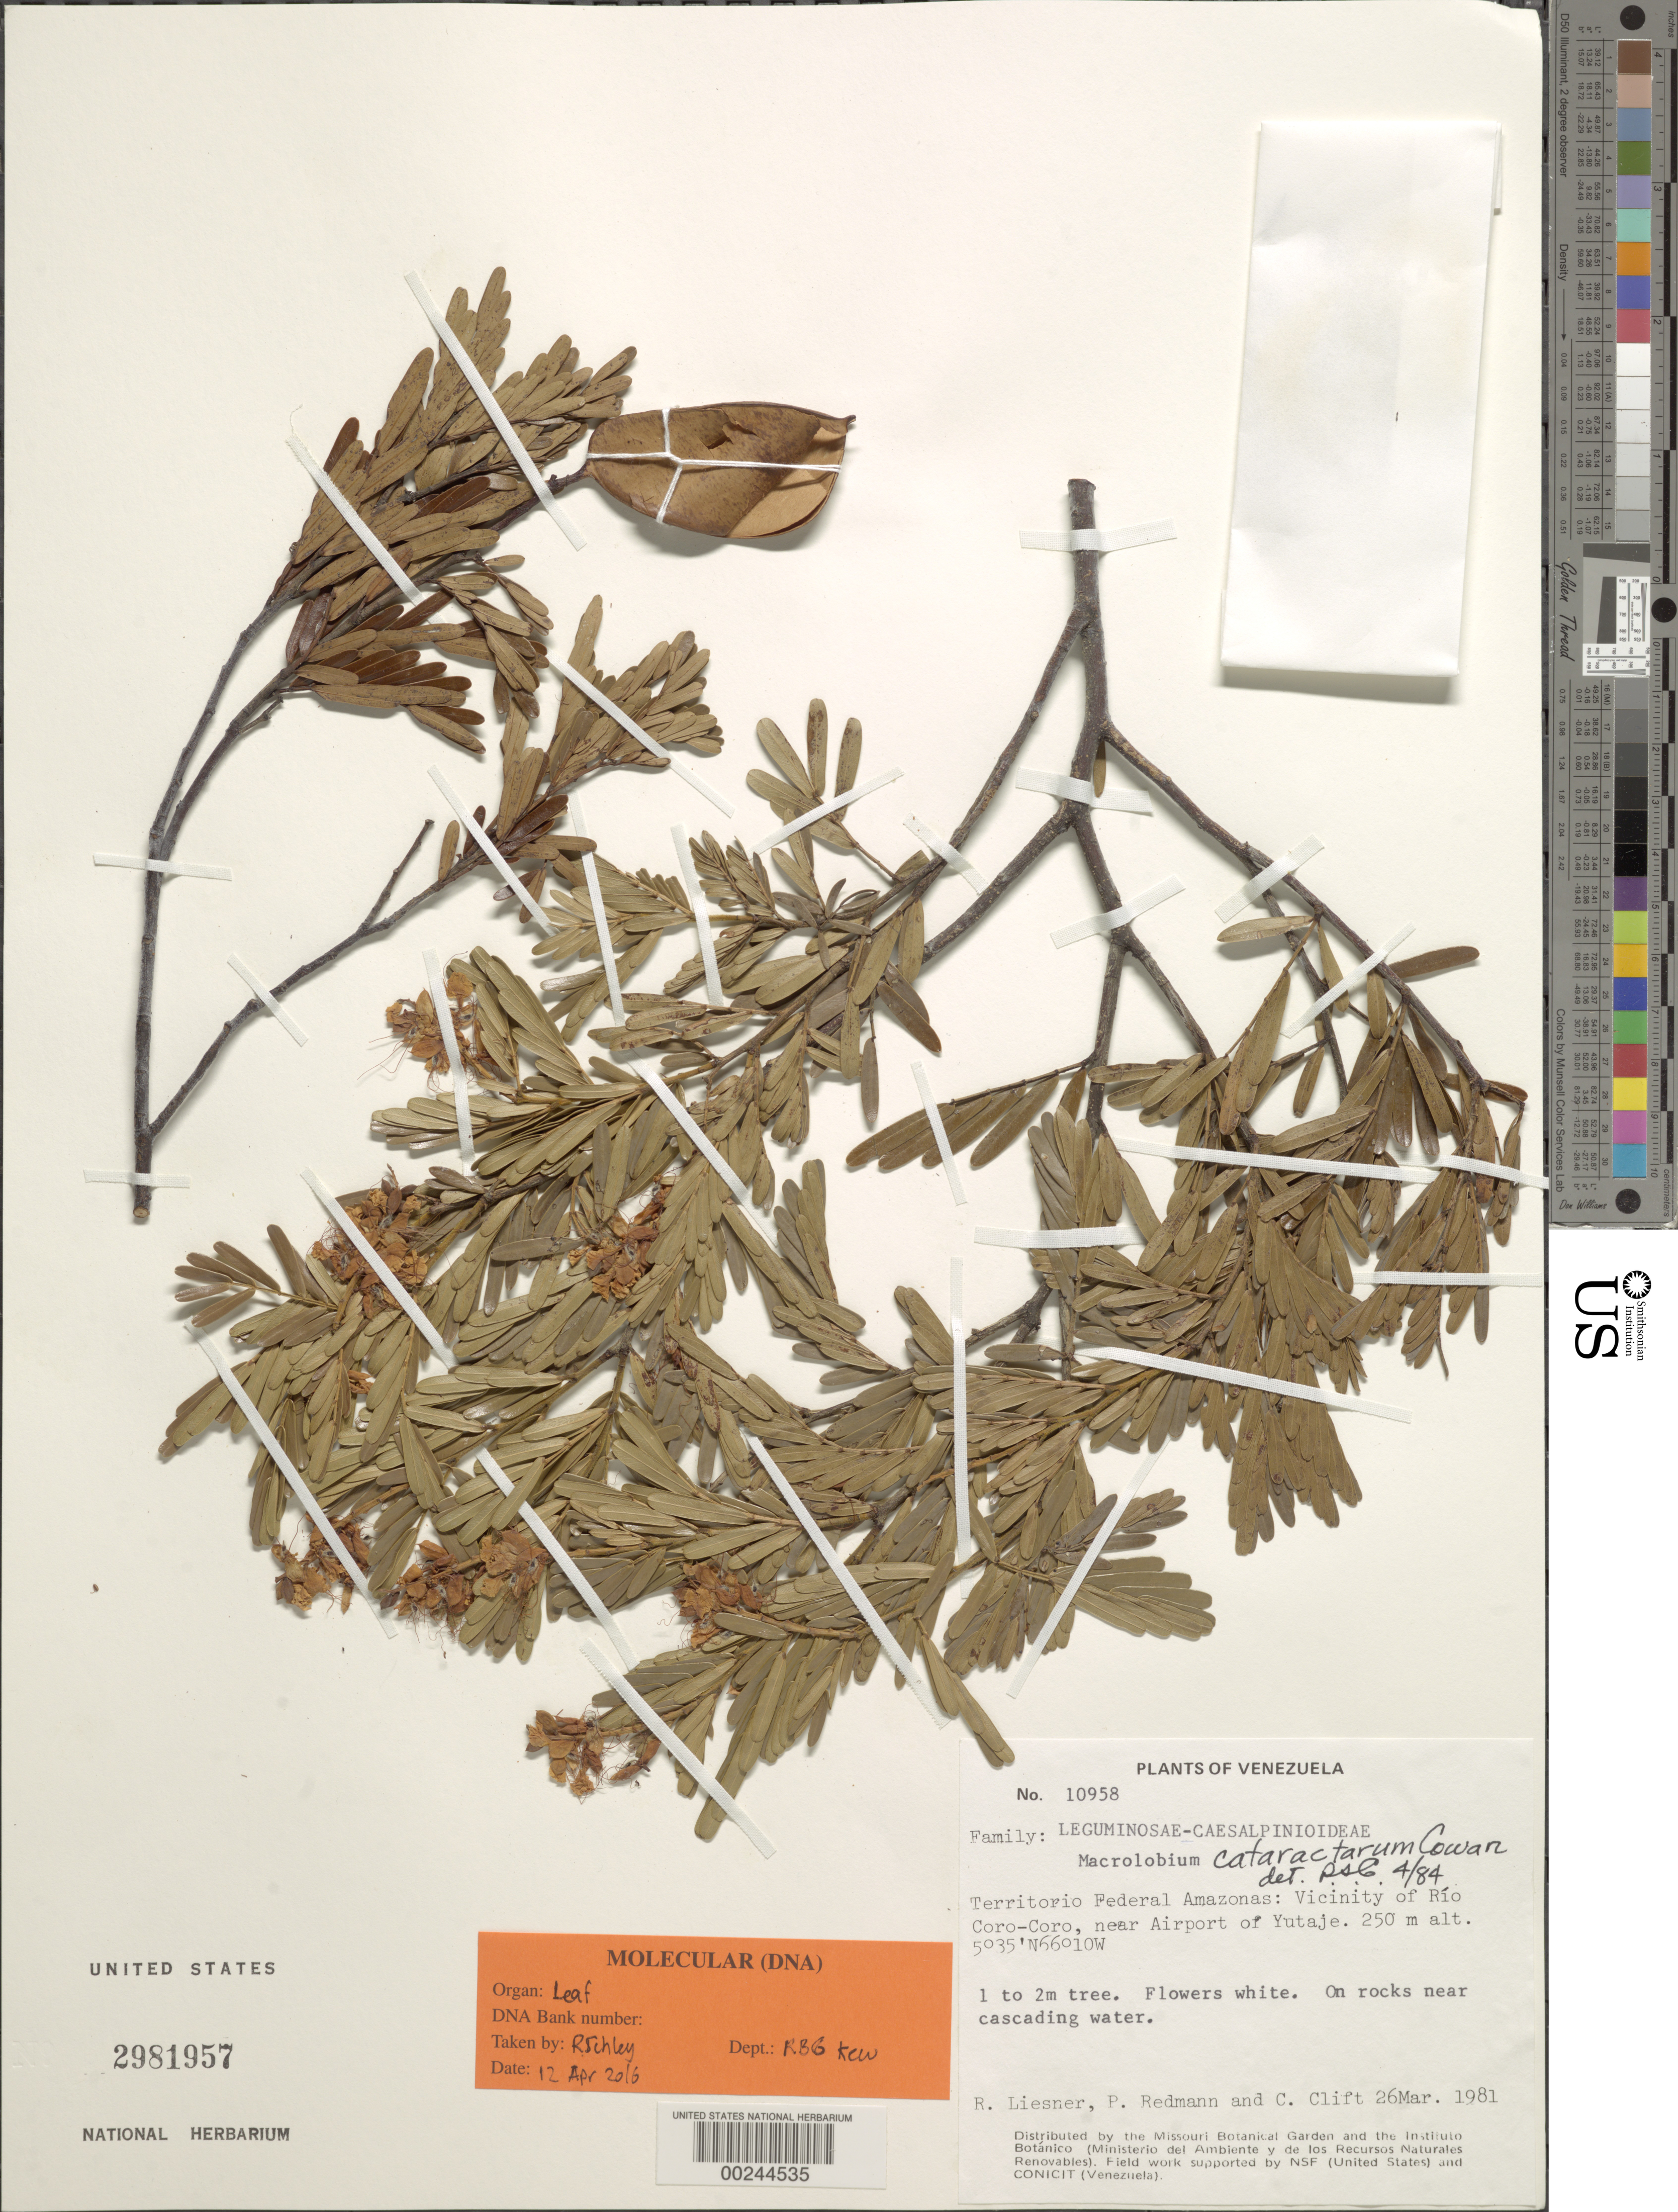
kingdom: Plantae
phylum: Tracheophyta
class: Magnoliopsida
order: Fabales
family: Fabaceae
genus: Macrolobium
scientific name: Macrolobium cataractarum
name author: R.S. Cowan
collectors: R. L. Liesner, P. Redmann & C. Clift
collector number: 10958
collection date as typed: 26 Mar 1981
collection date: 1981-03-26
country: Venezuela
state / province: Amazonas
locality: Vicinity of rio coro-coro, near airport of yutaje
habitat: On rocks near cascading water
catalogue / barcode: US 2981957